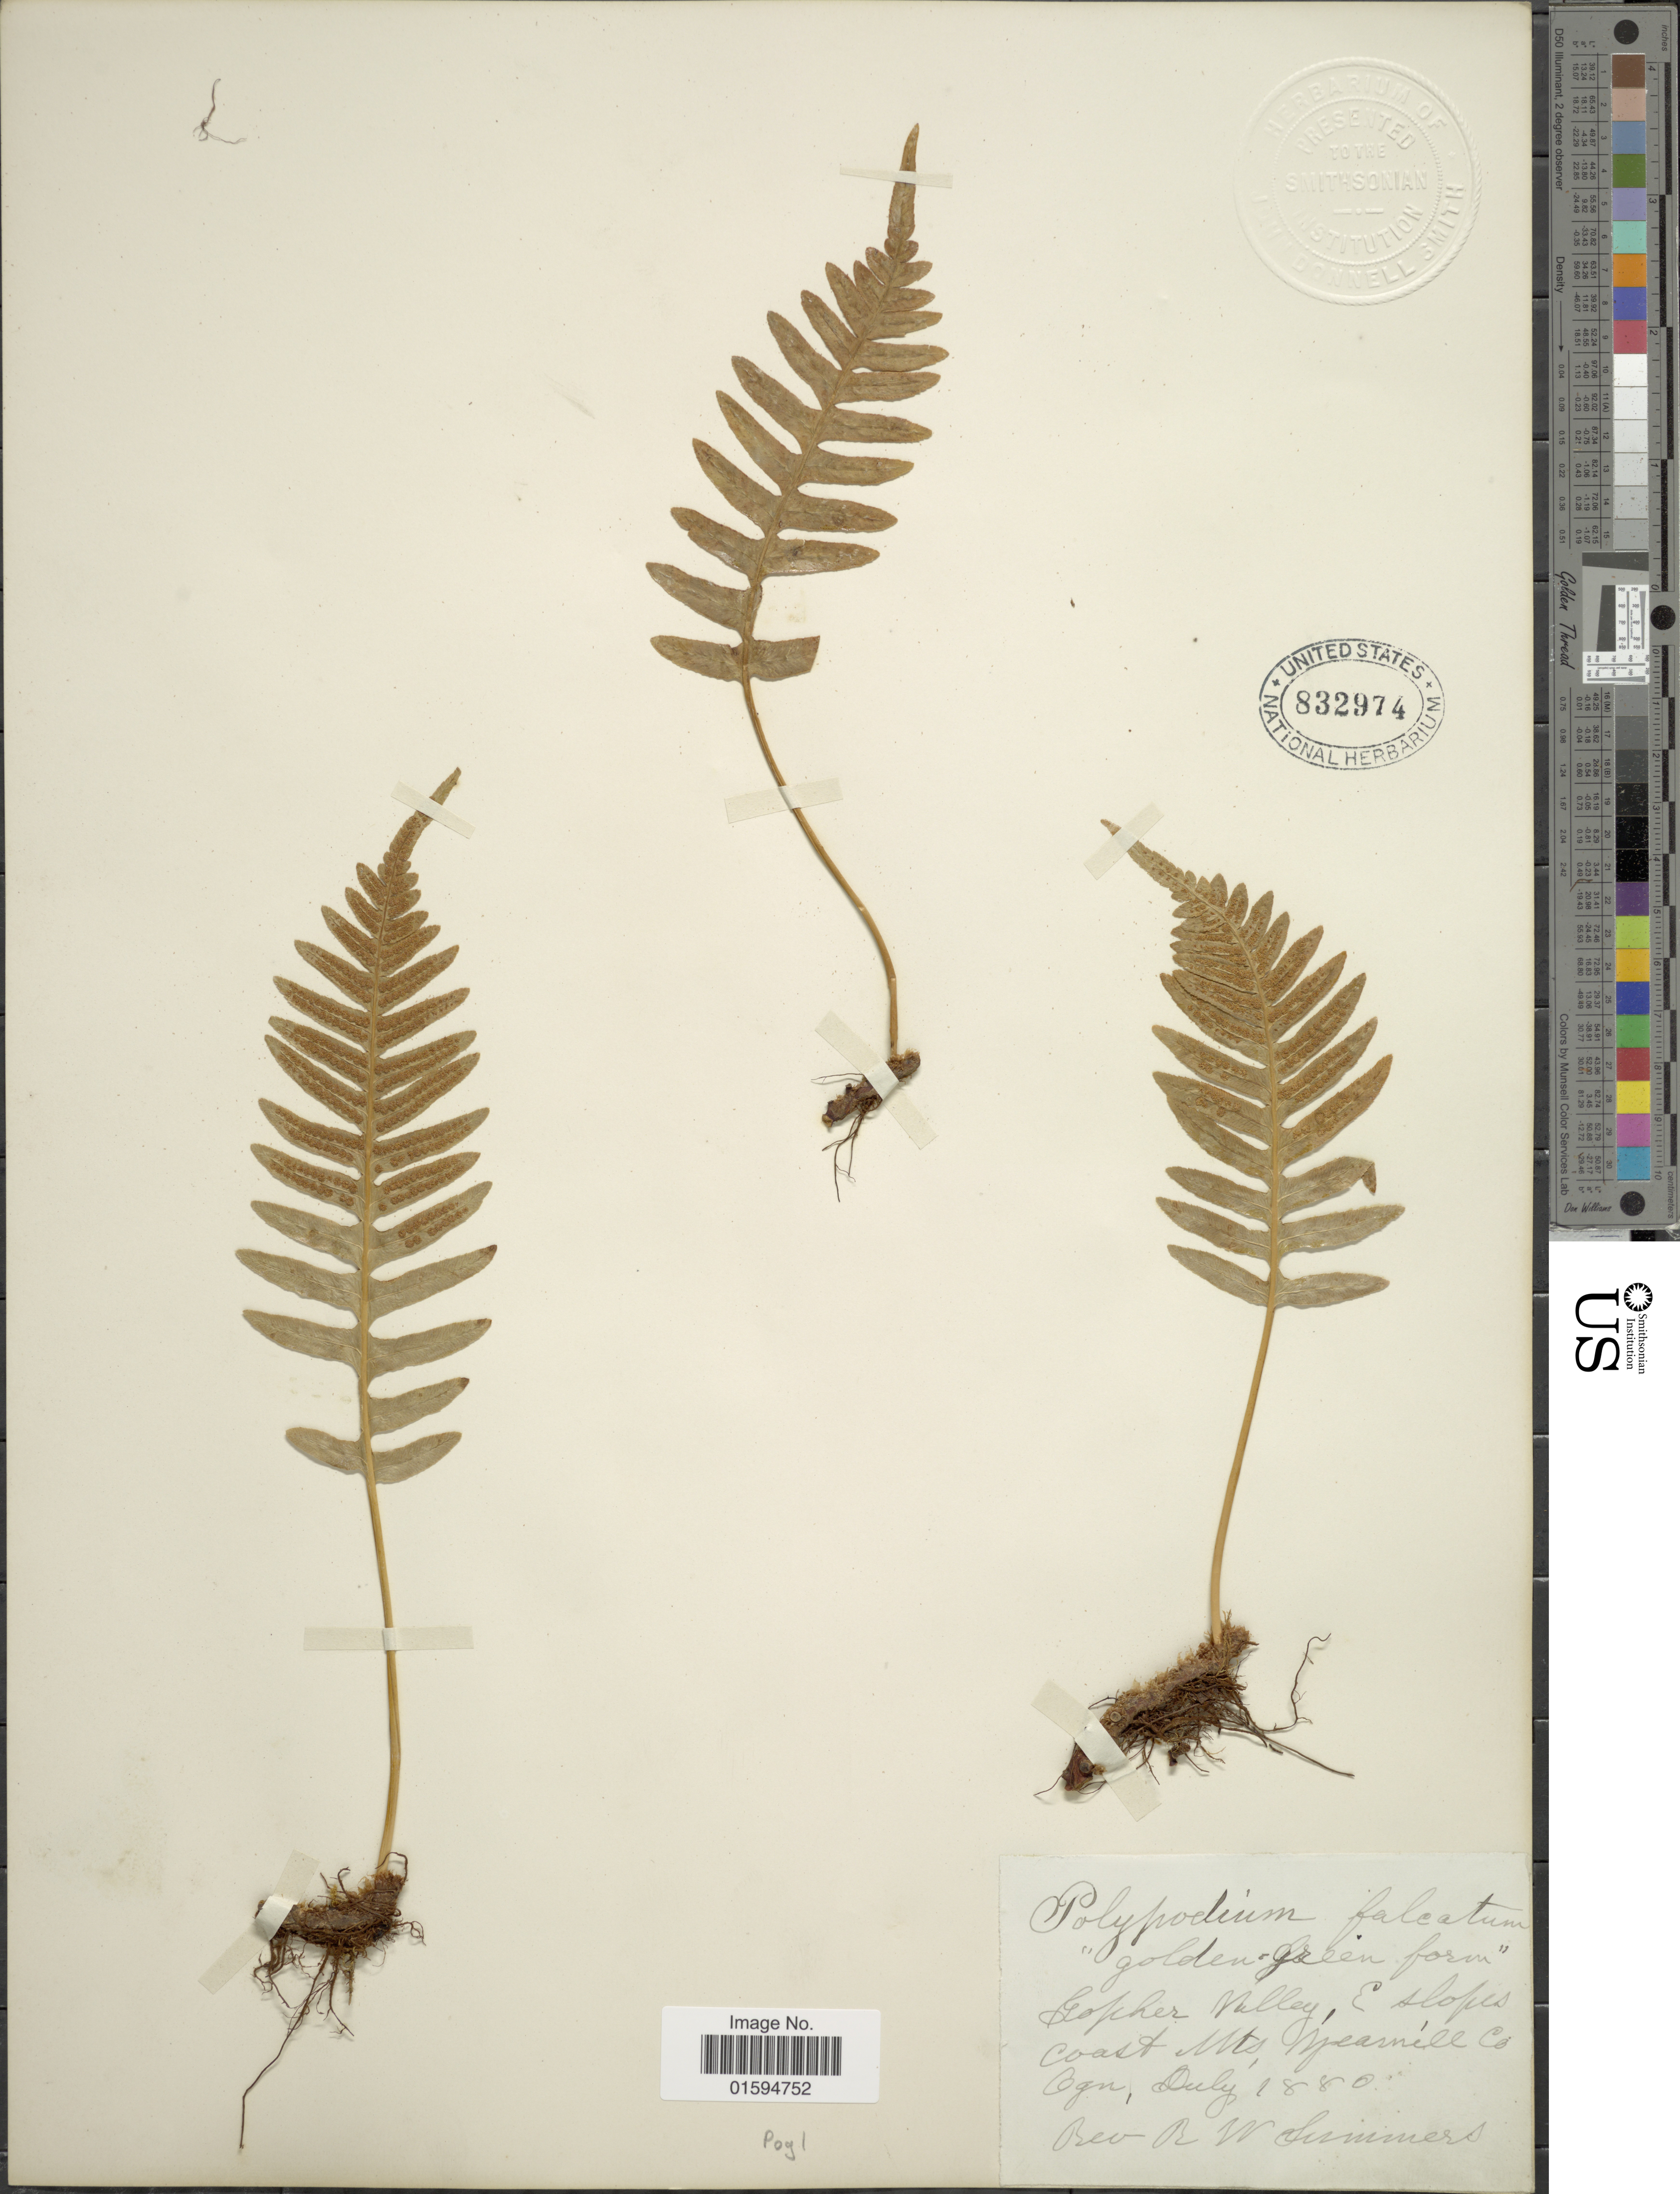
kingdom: Plantae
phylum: Tracheophyta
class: Polypodiopsida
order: Polypodiales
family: Polypodiaceae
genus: Polypodium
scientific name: Polypodium glycyrrhiza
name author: D.C. Eaton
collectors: R. Simmers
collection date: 1880-07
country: United States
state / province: Oregon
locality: Gokker Valley, E slopes, coast Mt. Spearmill Co.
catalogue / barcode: US 832974